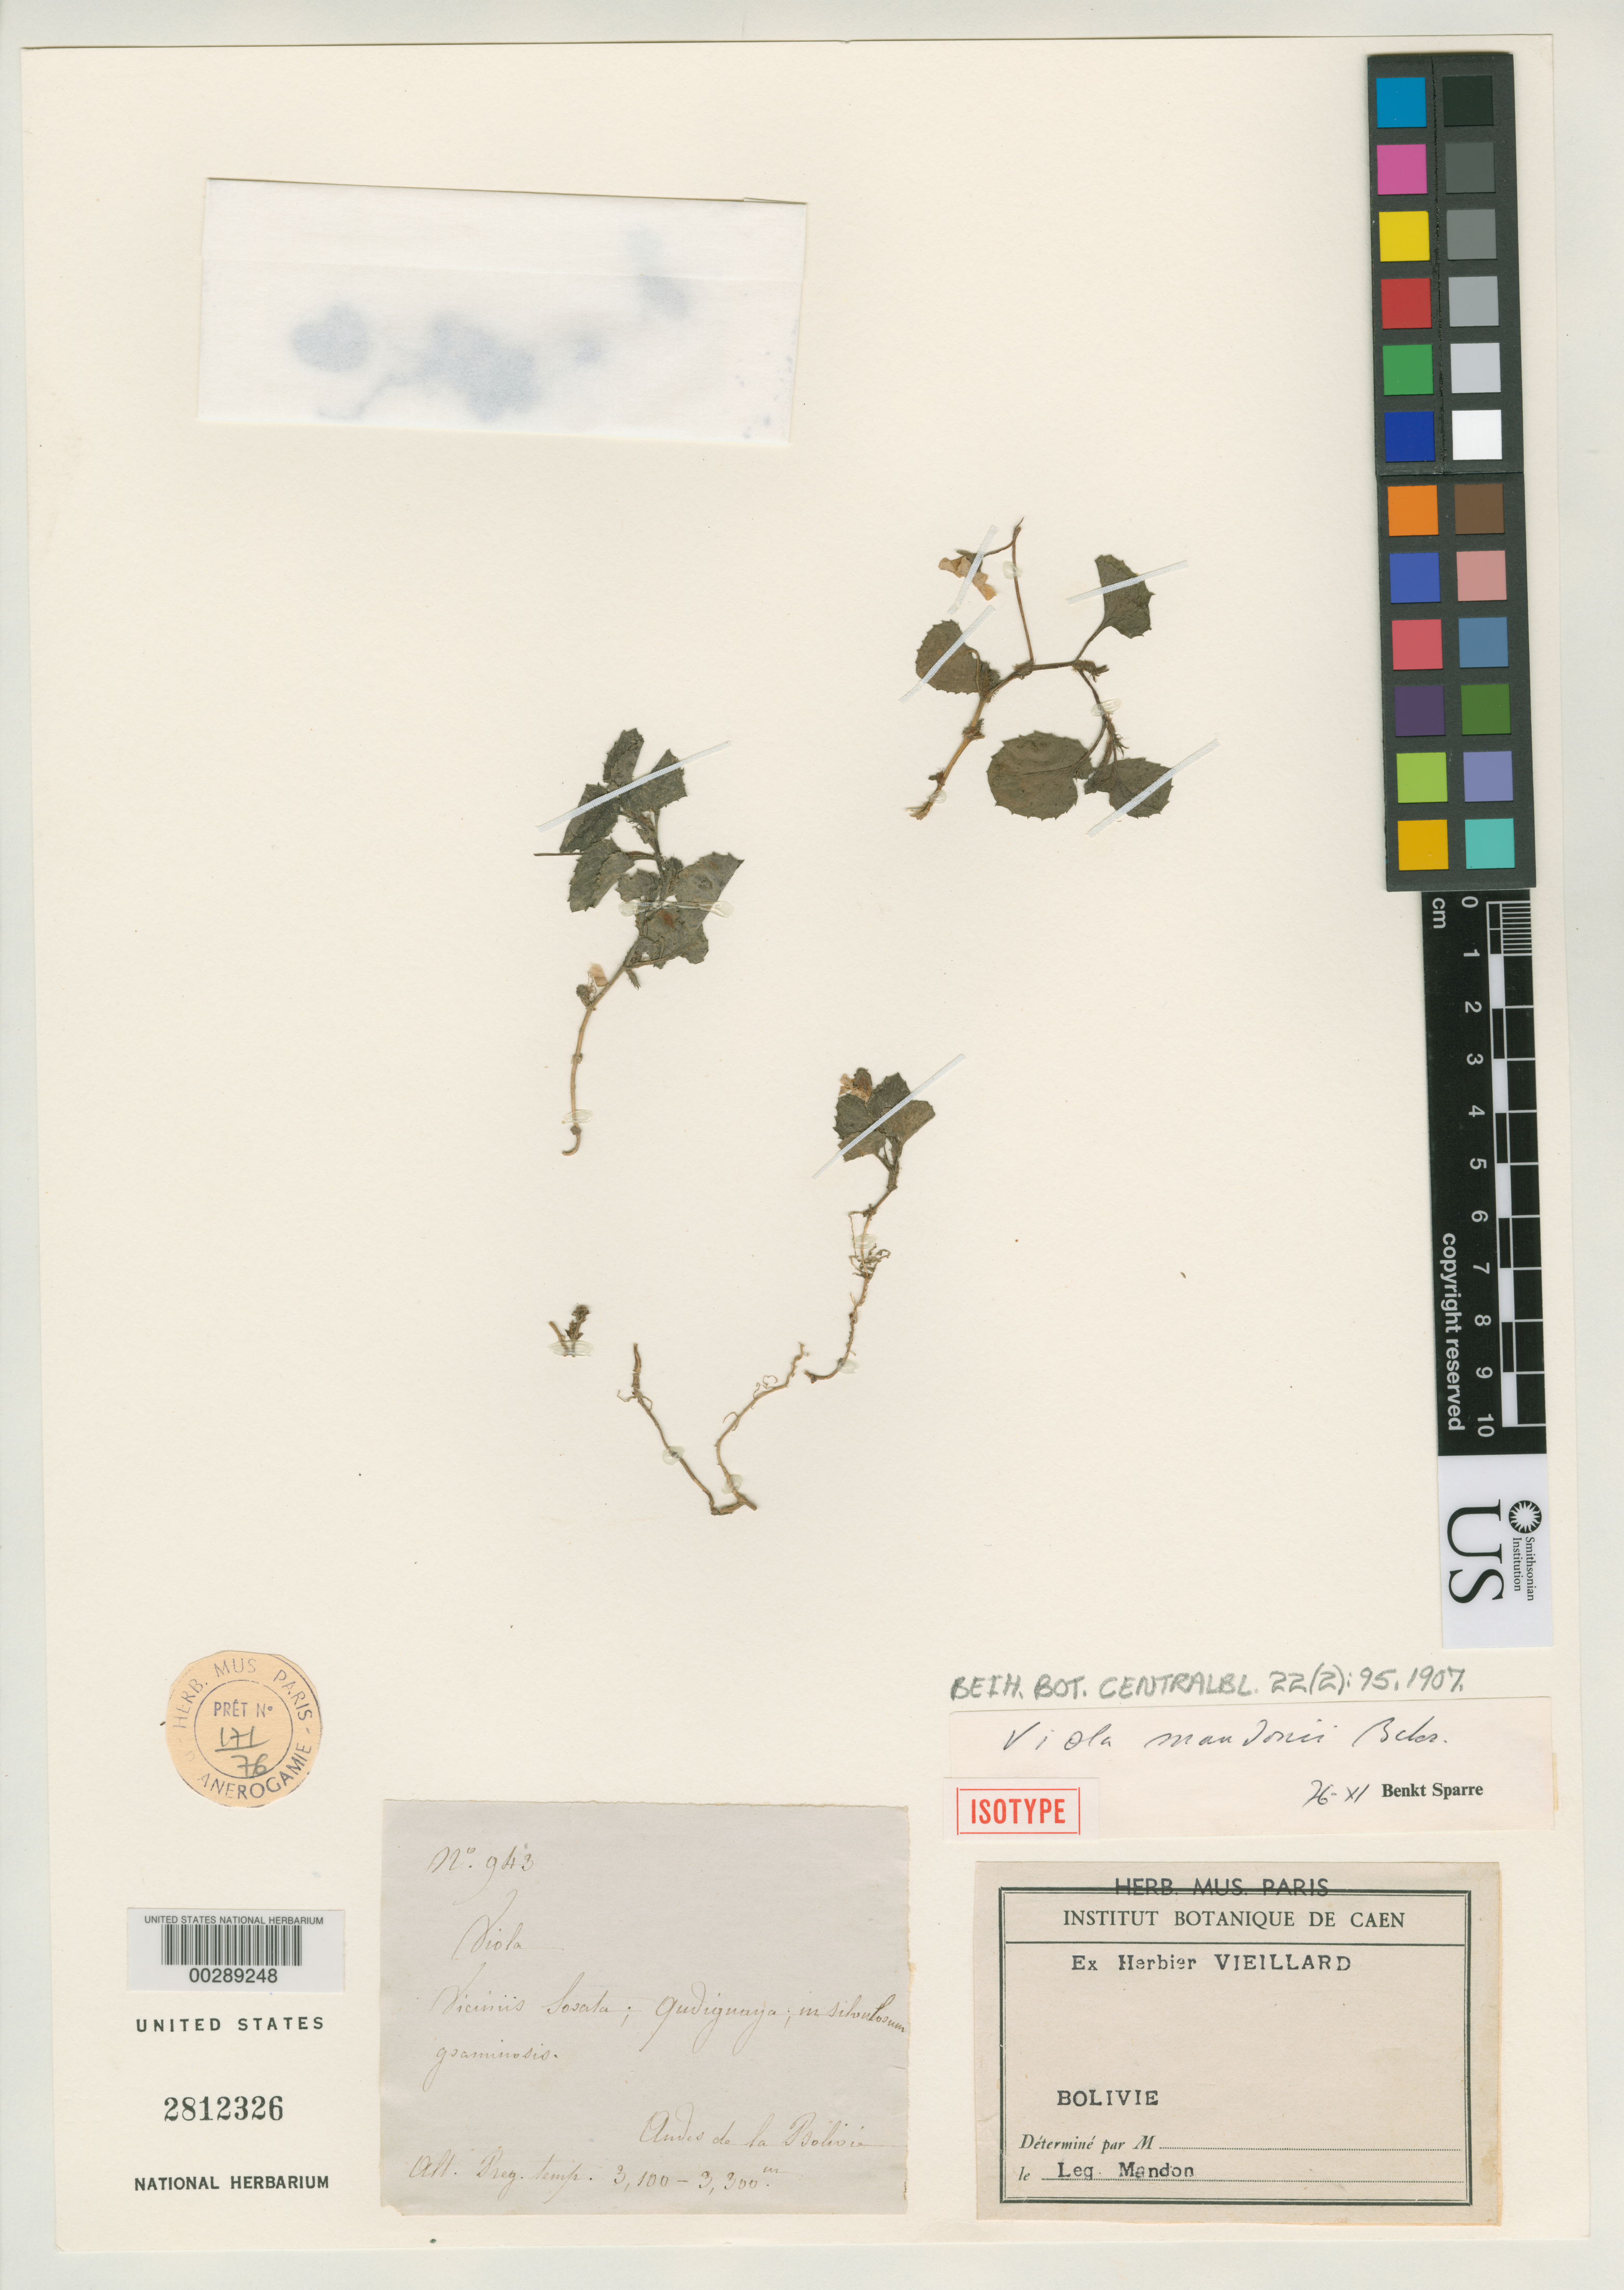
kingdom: Plantae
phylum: Tracheophyta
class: Magnoliopsida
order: Malpighiales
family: Violaceae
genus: Viola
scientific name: Viola mandonii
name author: W. Becker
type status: Isotype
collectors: G. Mandon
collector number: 943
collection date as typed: Oct ---- to -- Dec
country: Bolivia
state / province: La Paz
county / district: Larecaja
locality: Andes, Sorata vicinity, Queliquaya.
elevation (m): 3100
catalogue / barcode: US 2812326